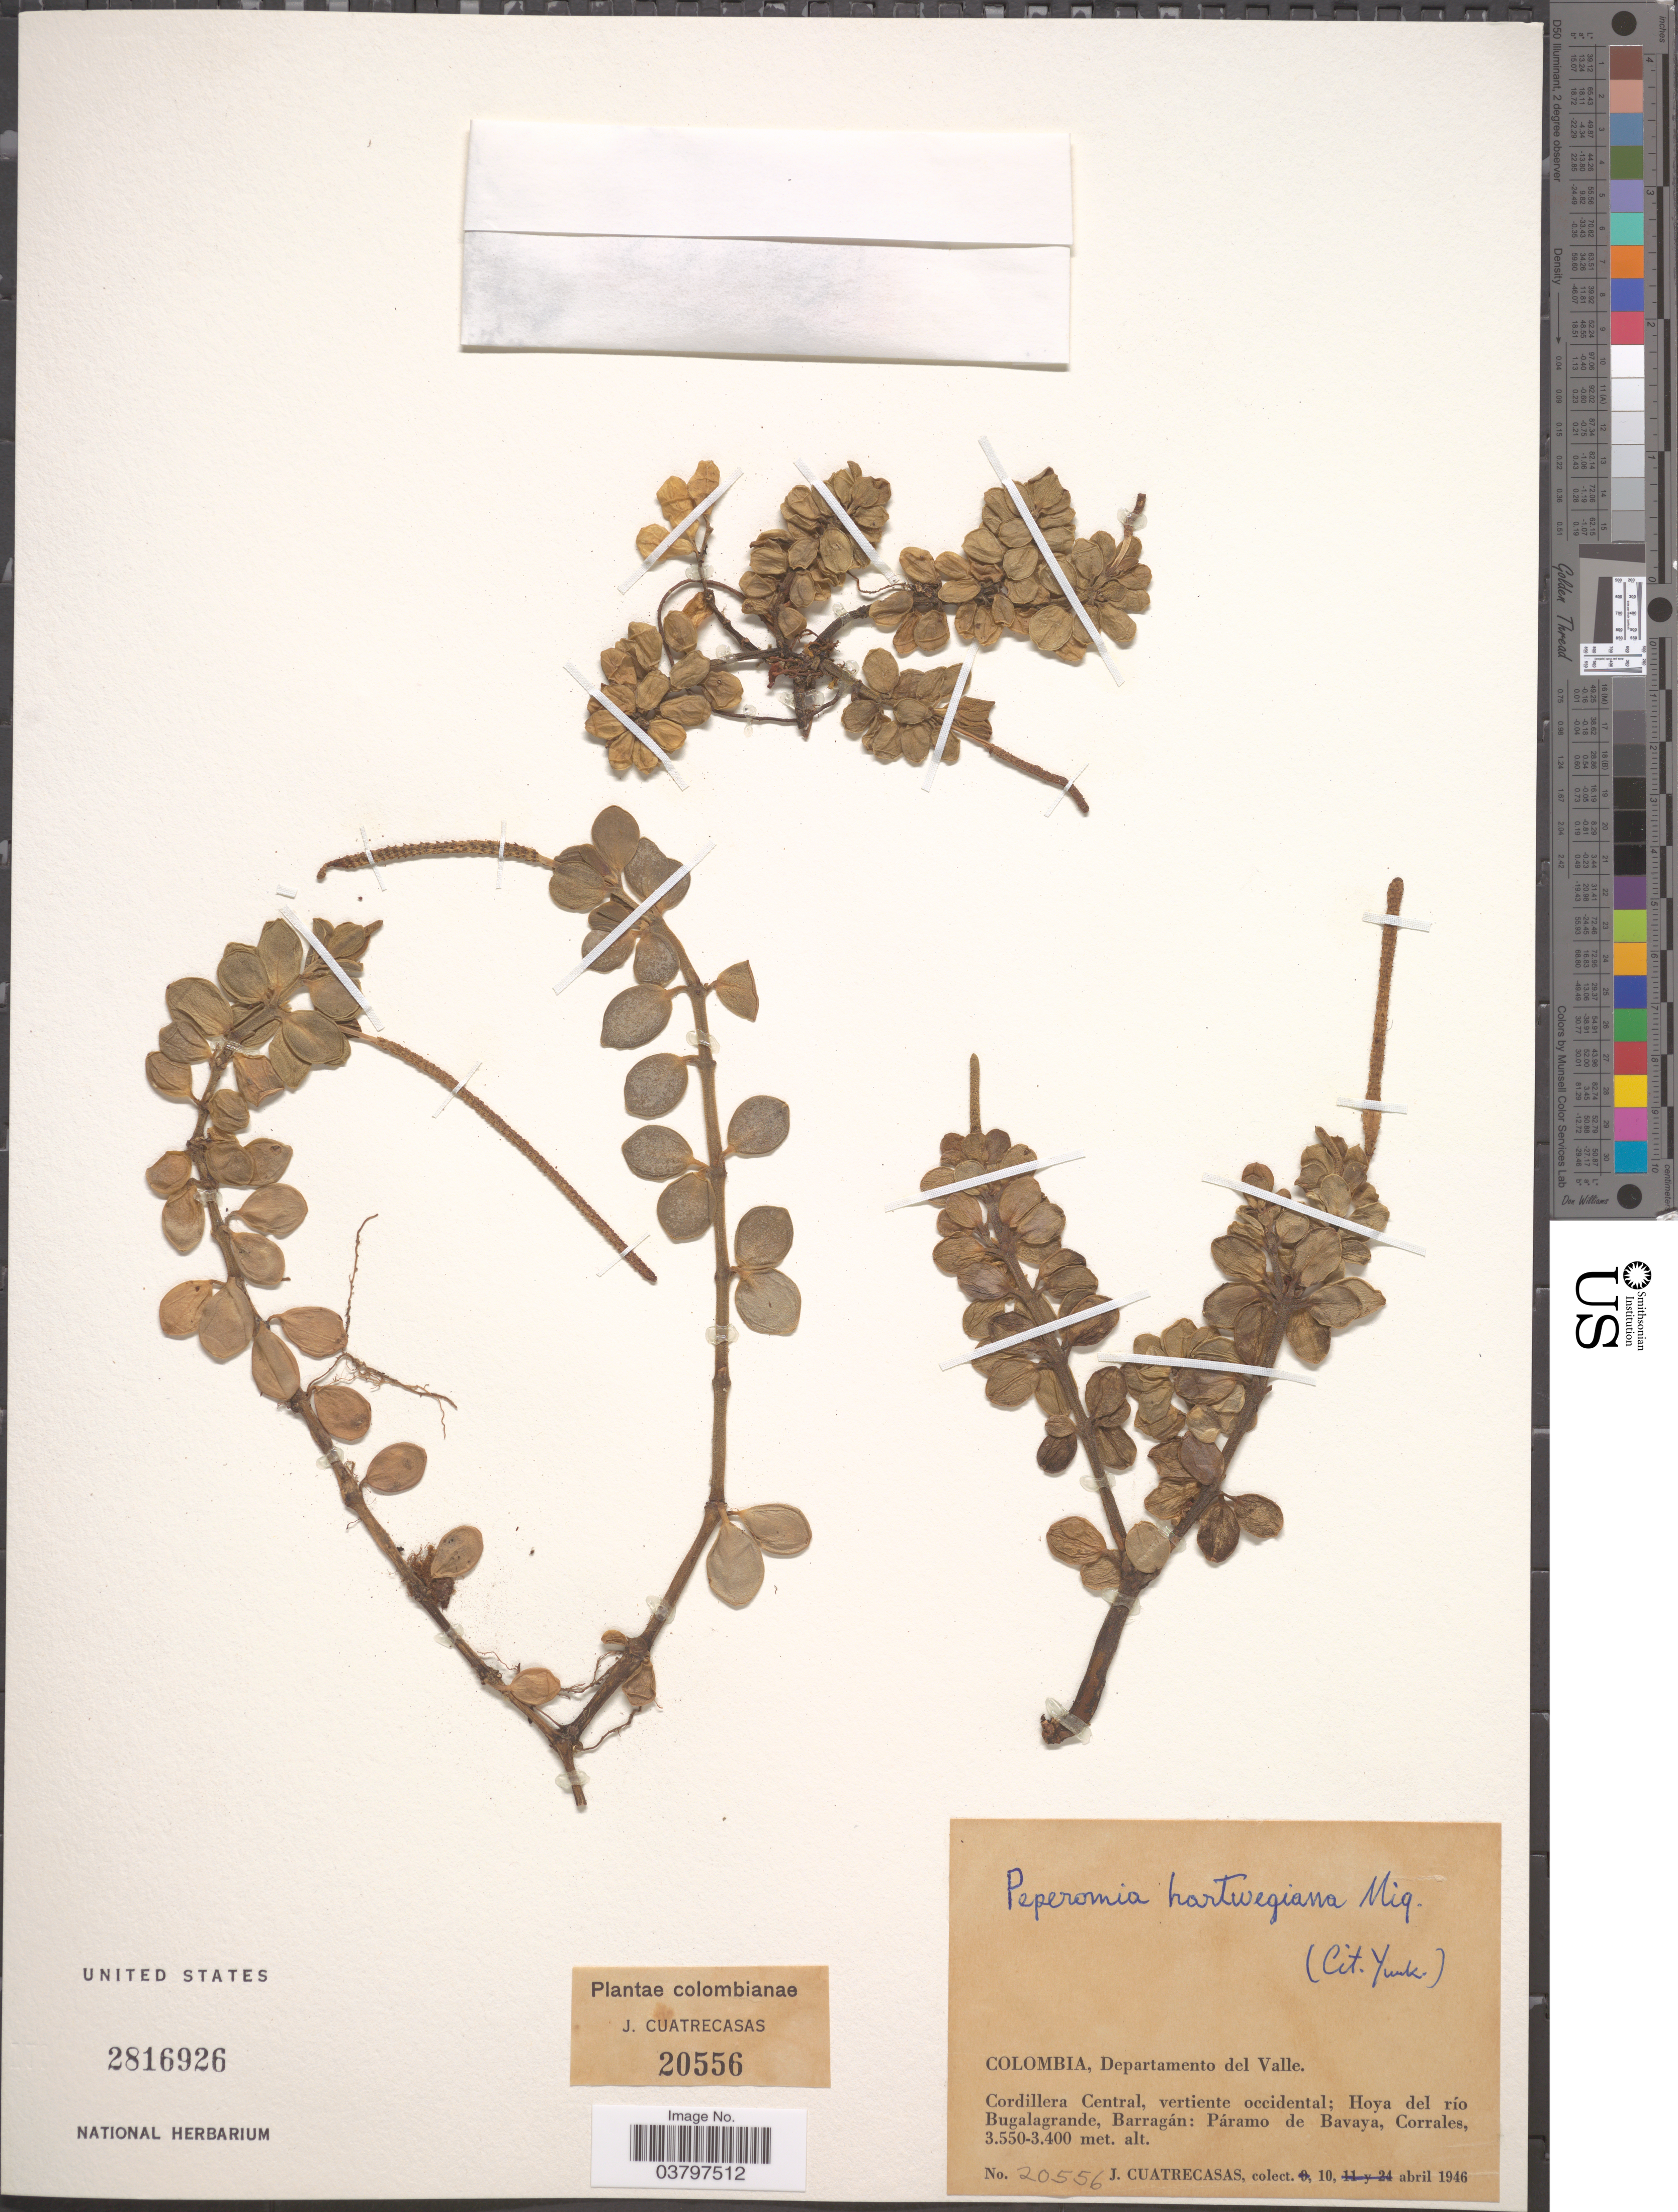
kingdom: Plantae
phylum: Tracheophyta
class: Magnoliopsida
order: Piperales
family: Piperaceae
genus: Peperomia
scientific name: Peperomia hartwegiana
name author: Miq.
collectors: J. Cuatrecasas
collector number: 20556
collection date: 1946-04-10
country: Colombia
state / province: Valle del Cauca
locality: Departamento del Valle. Cordillera Central, vertiente occidental; Hoya del río Bugalagrande, Barragán: Páramo de Bavaya, Corrales.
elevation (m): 3400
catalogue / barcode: US 2816926